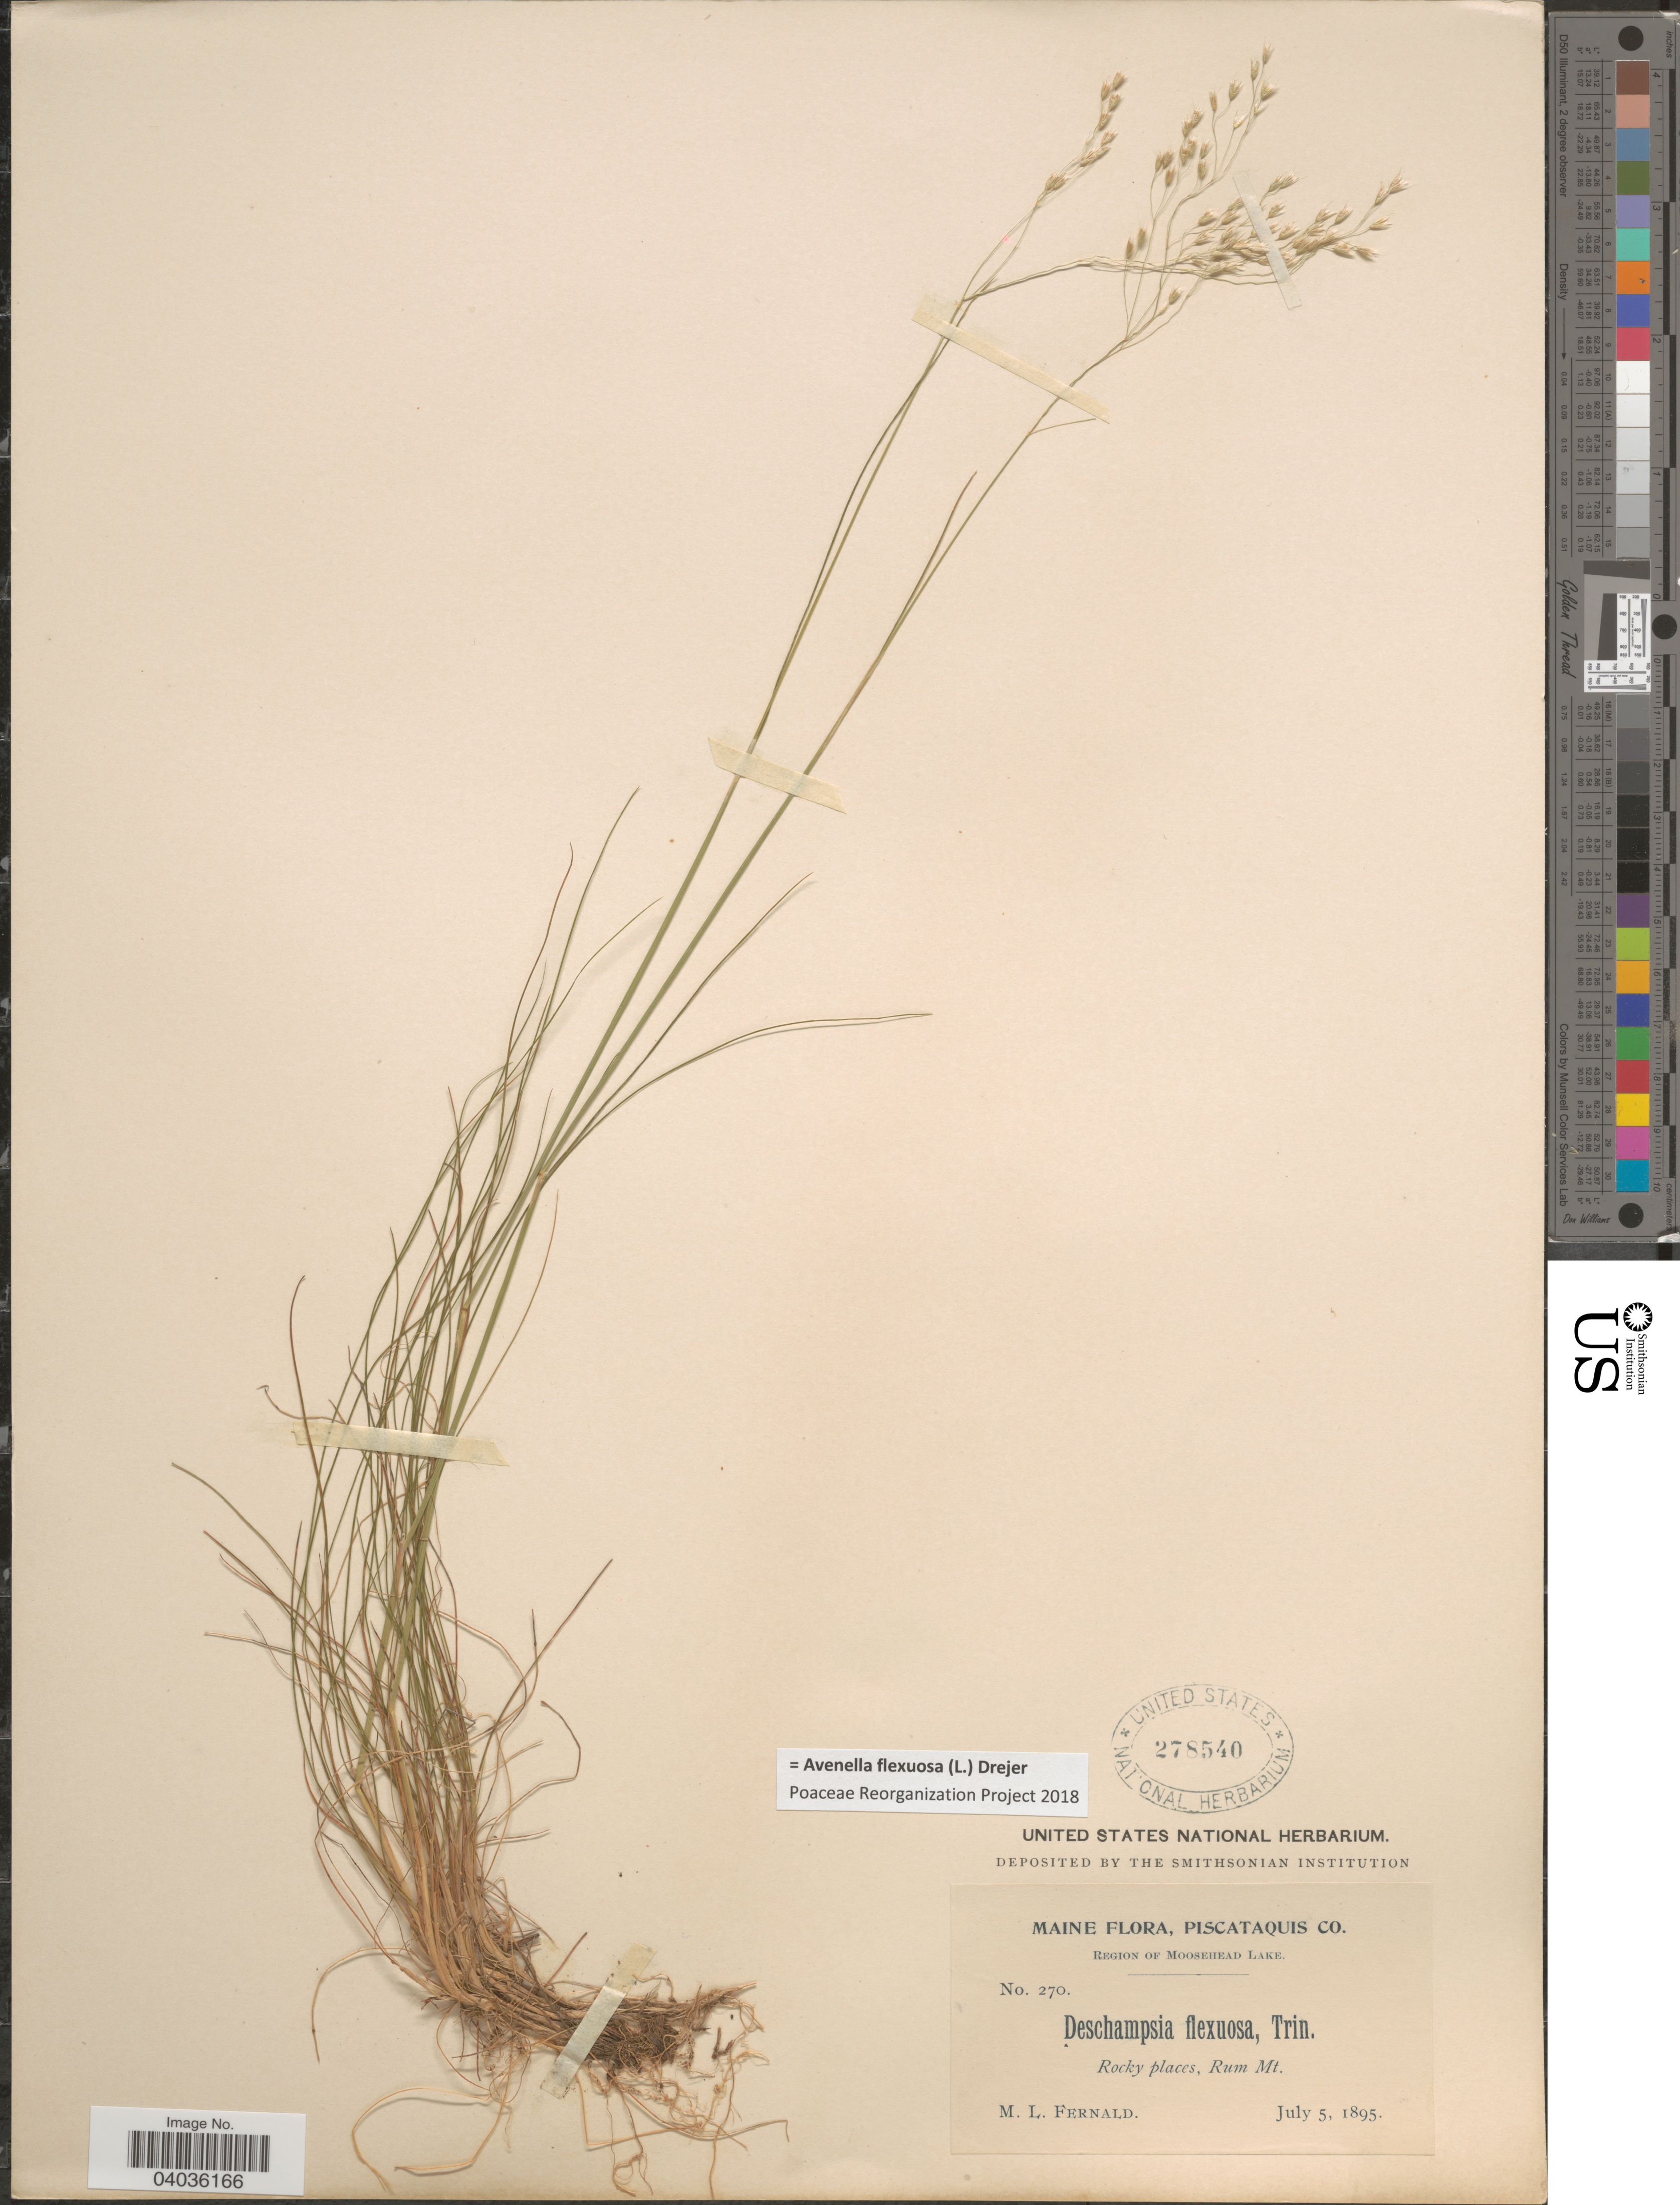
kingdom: Plantae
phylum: Tracheophyta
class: Liliopsida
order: Poales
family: Poaceae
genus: Avenella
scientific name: Avenella flexuosa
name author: (L.) Drejer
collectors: M. L. Fernald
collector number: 270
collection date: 1895-07-05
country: United States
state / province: Maine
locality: Piscataquis Co. Region of Moosehead Lake. Rocky places, Rum Mt.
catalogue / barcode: US 278540